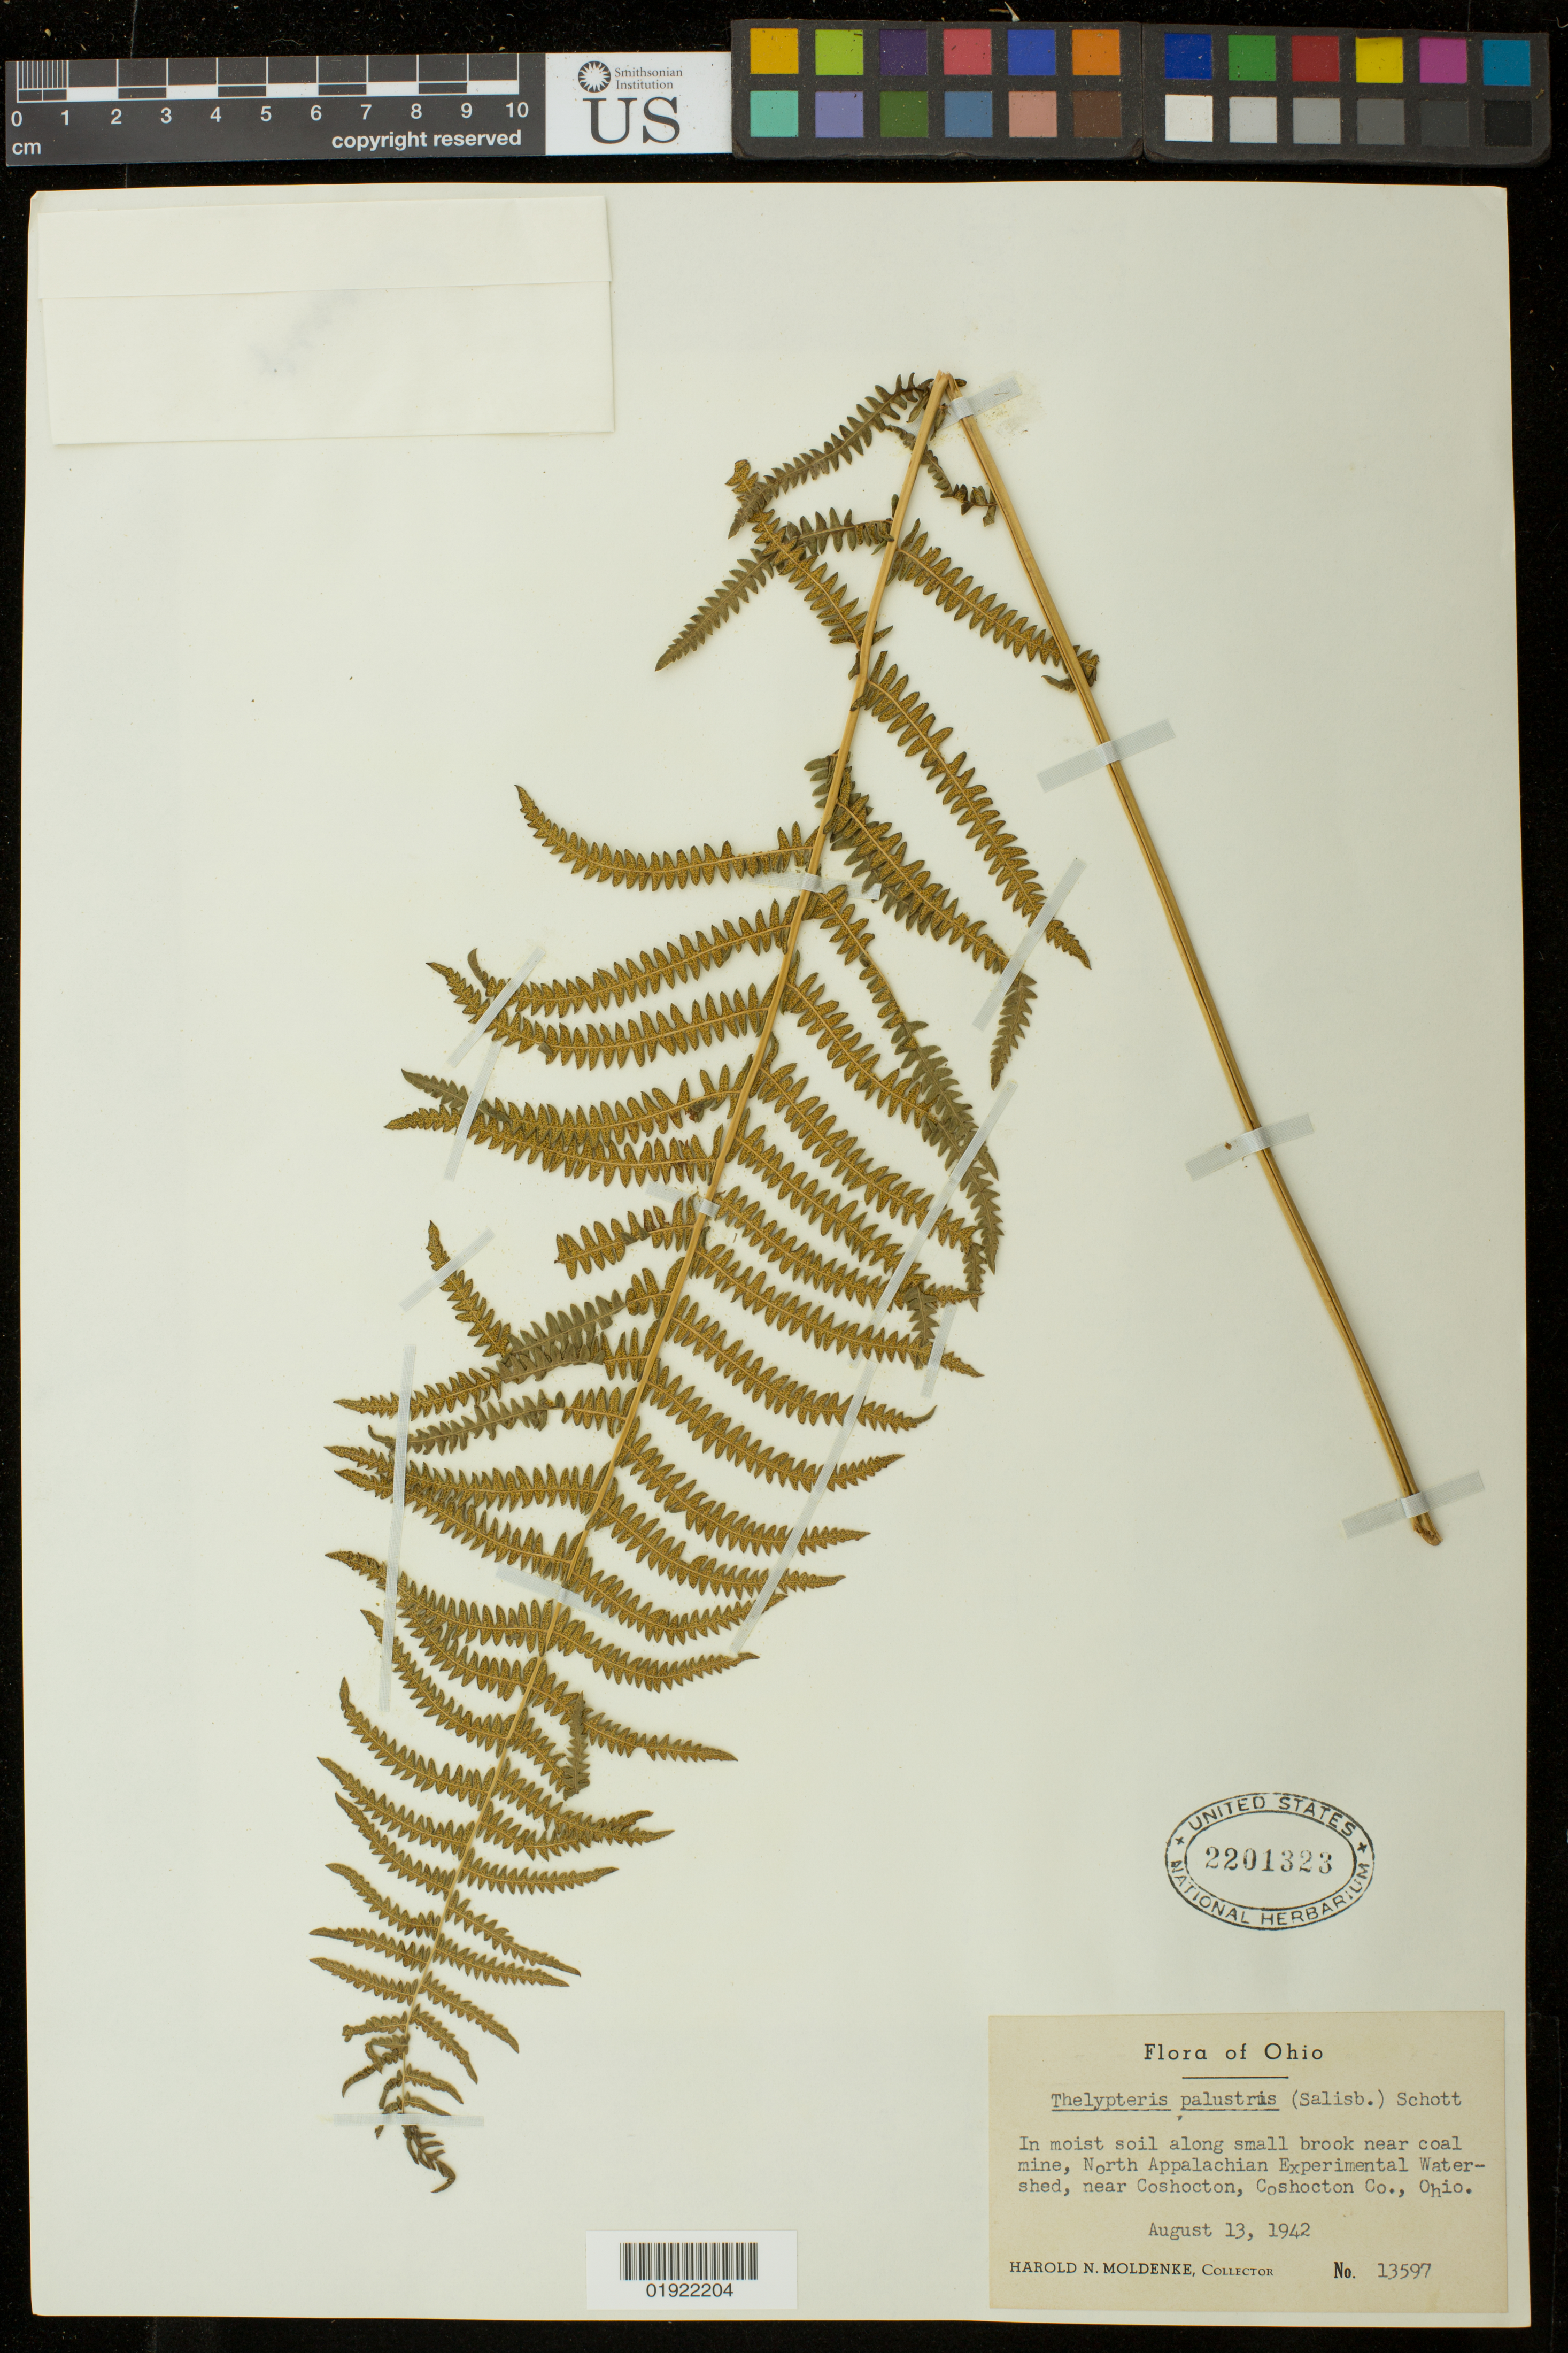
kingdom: Plantae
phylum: Tracheophyta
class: Polypodiopsida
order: Polypodiales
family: Thelypteridaceae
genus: Thelypteris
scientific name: Thelypteris palustris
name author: (Salisb.) Schott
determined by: Schott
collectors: H. N. Moldenke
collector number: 13597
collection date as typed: August 13, 1942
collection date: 1942-08-13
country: United States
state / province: Ohio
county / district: Coshocton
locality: along small brook near coal mine, North Appalachian Experimental Watershed, near Coshocton, Coshocton Co.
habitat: in moist soil along small brook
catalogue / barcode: US 2201323